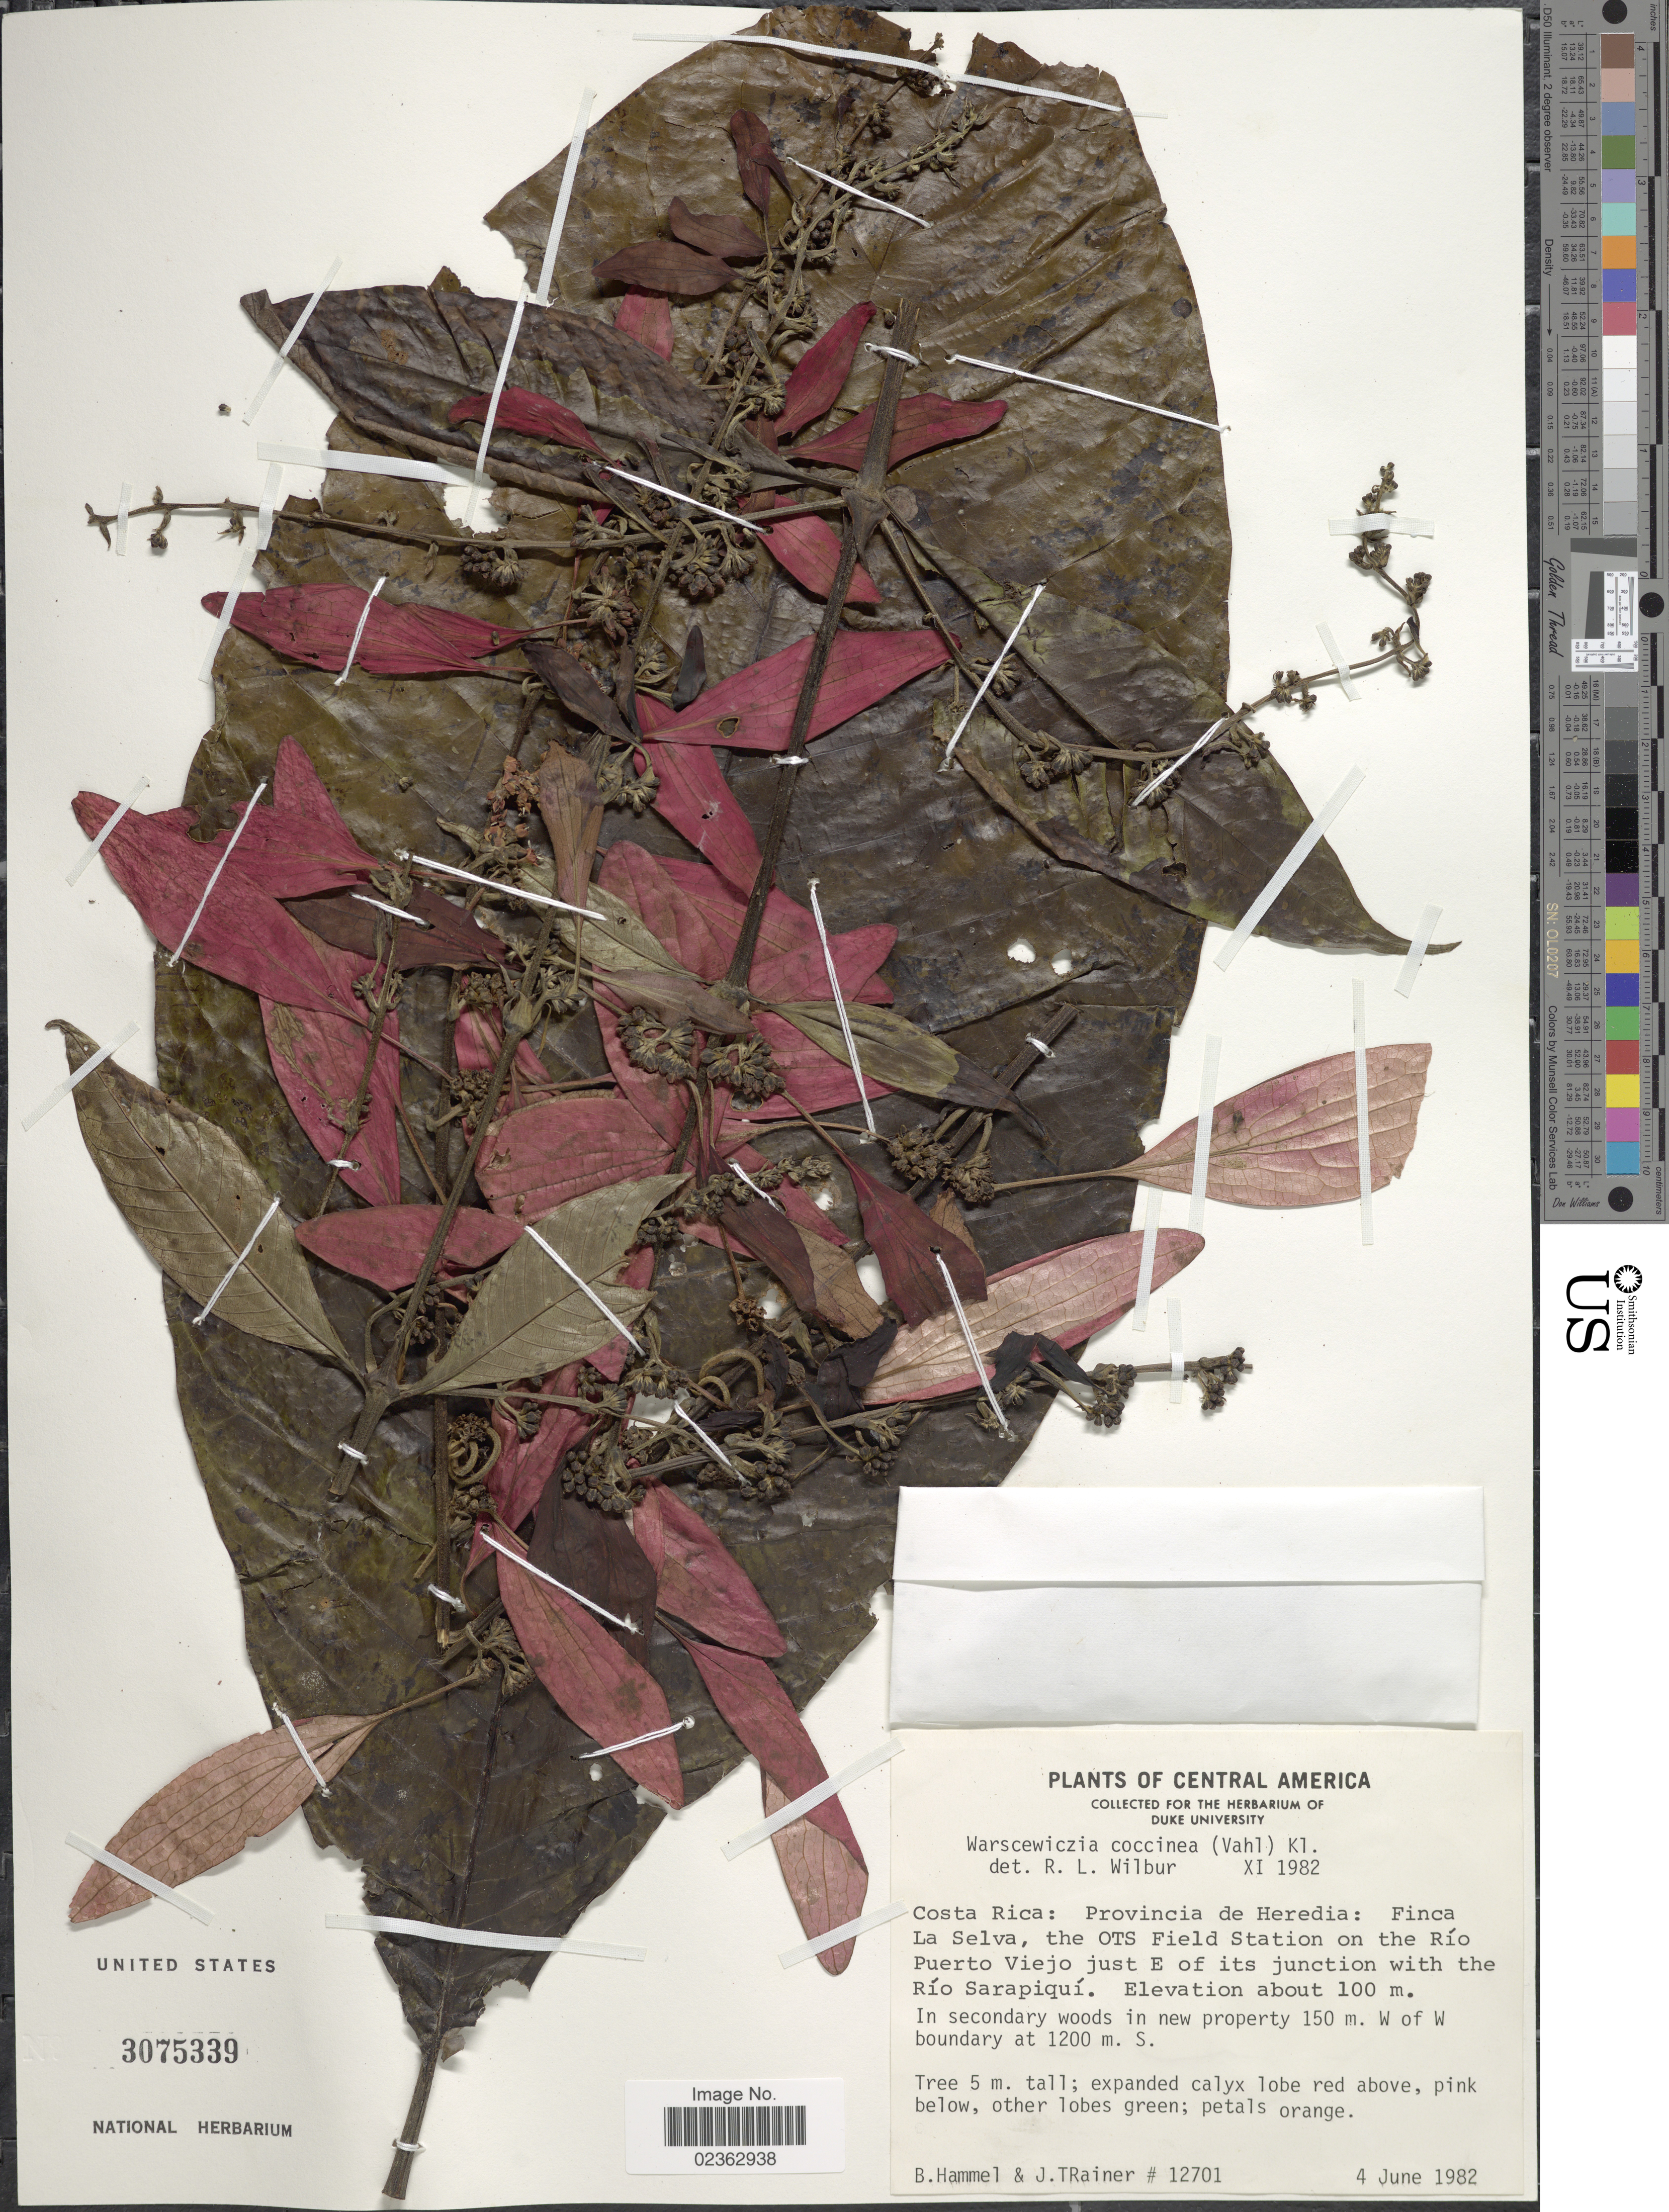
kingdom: Plantae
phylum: Tracheophyta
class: Magnoliopsida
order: Gentianales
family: Rubiaceae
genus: Warszewiczia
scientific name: Warszewiczia coccinea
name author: (Vahl) Klotzsch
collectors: B. Hammel & J. Trainer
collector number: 12701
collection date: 1982-06-04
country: Costa Rica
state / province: Heredia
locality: Finca La Selva, the OTS Field Station on the Rio Puerto Viejo just E of it junction with the Rio Sarapique, in secondary woods in new property 150 m. W of W boundary at 1200 m. S.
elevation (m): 100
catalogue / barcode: US 3075339